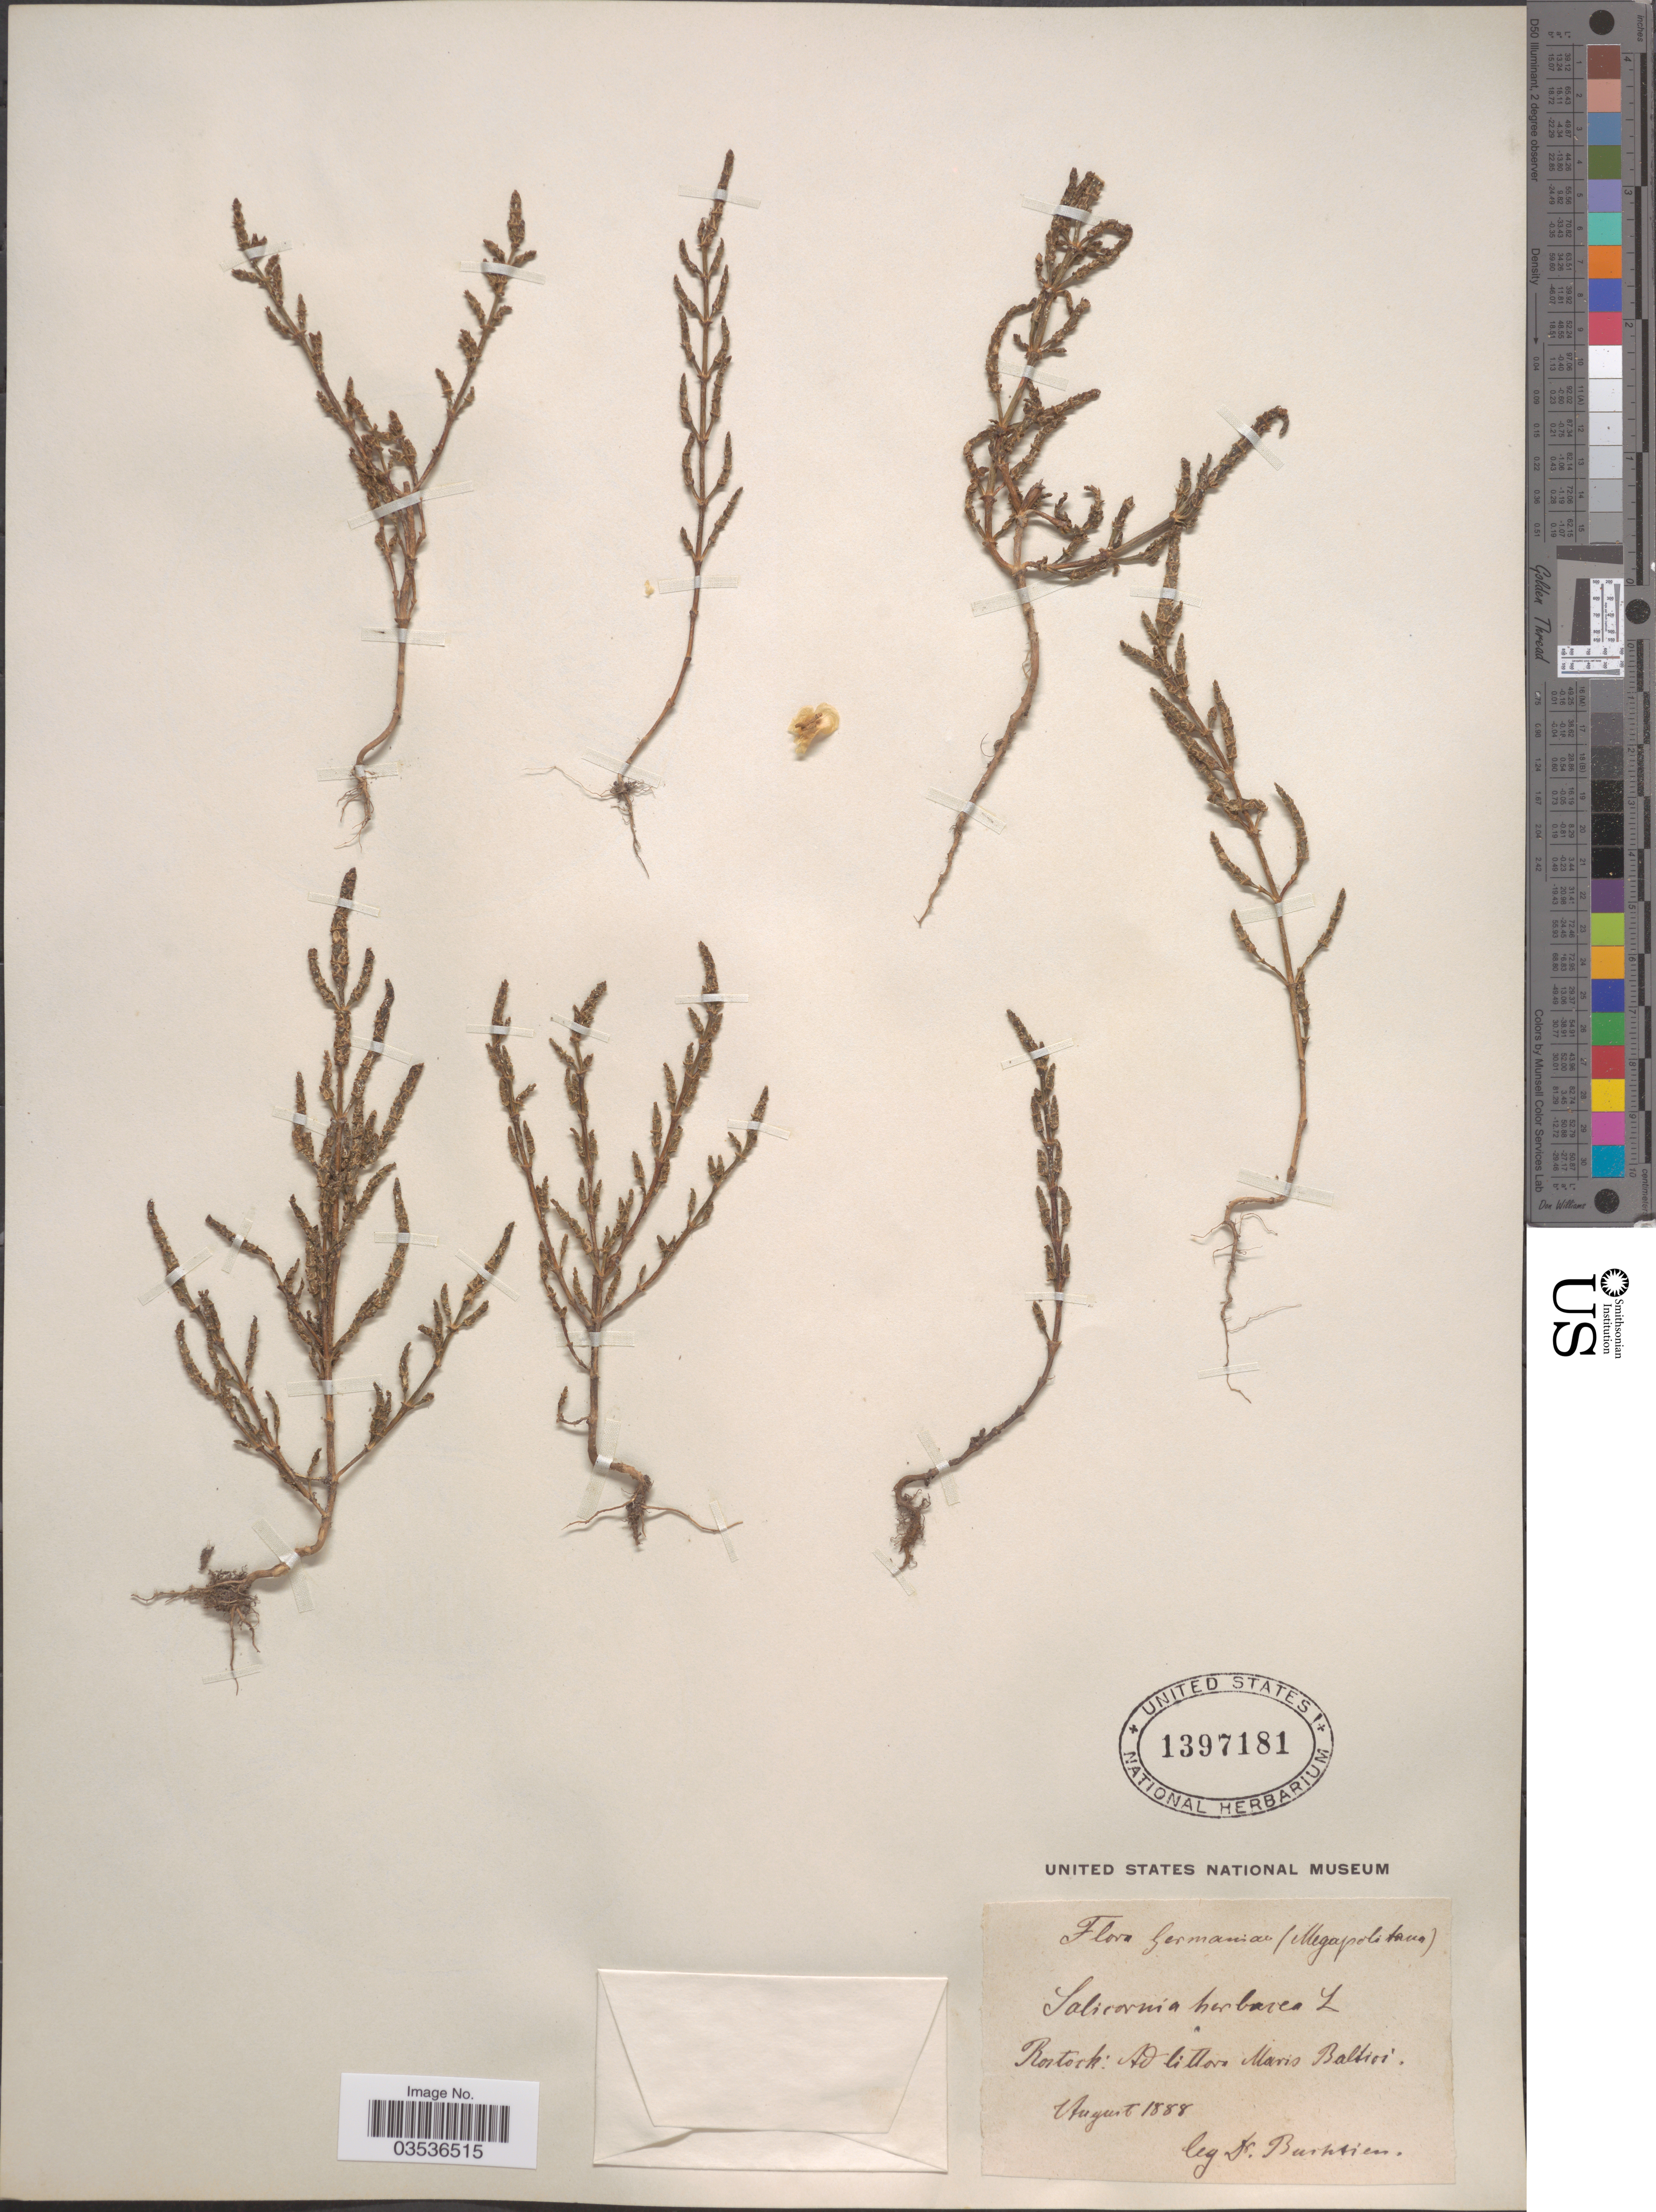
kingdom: Plantae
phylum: Tracheophyta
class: Magnoliopsida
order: Caryophyllales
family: Amaranthaceae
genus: Salicornia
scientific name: Salicornia herbacea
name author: L.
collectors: Buchtien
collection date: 1888-08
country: Germany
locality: Germaniae (Megapolitana). Rostock: Ad littori Maris Baltici.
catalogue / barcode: US 1397181